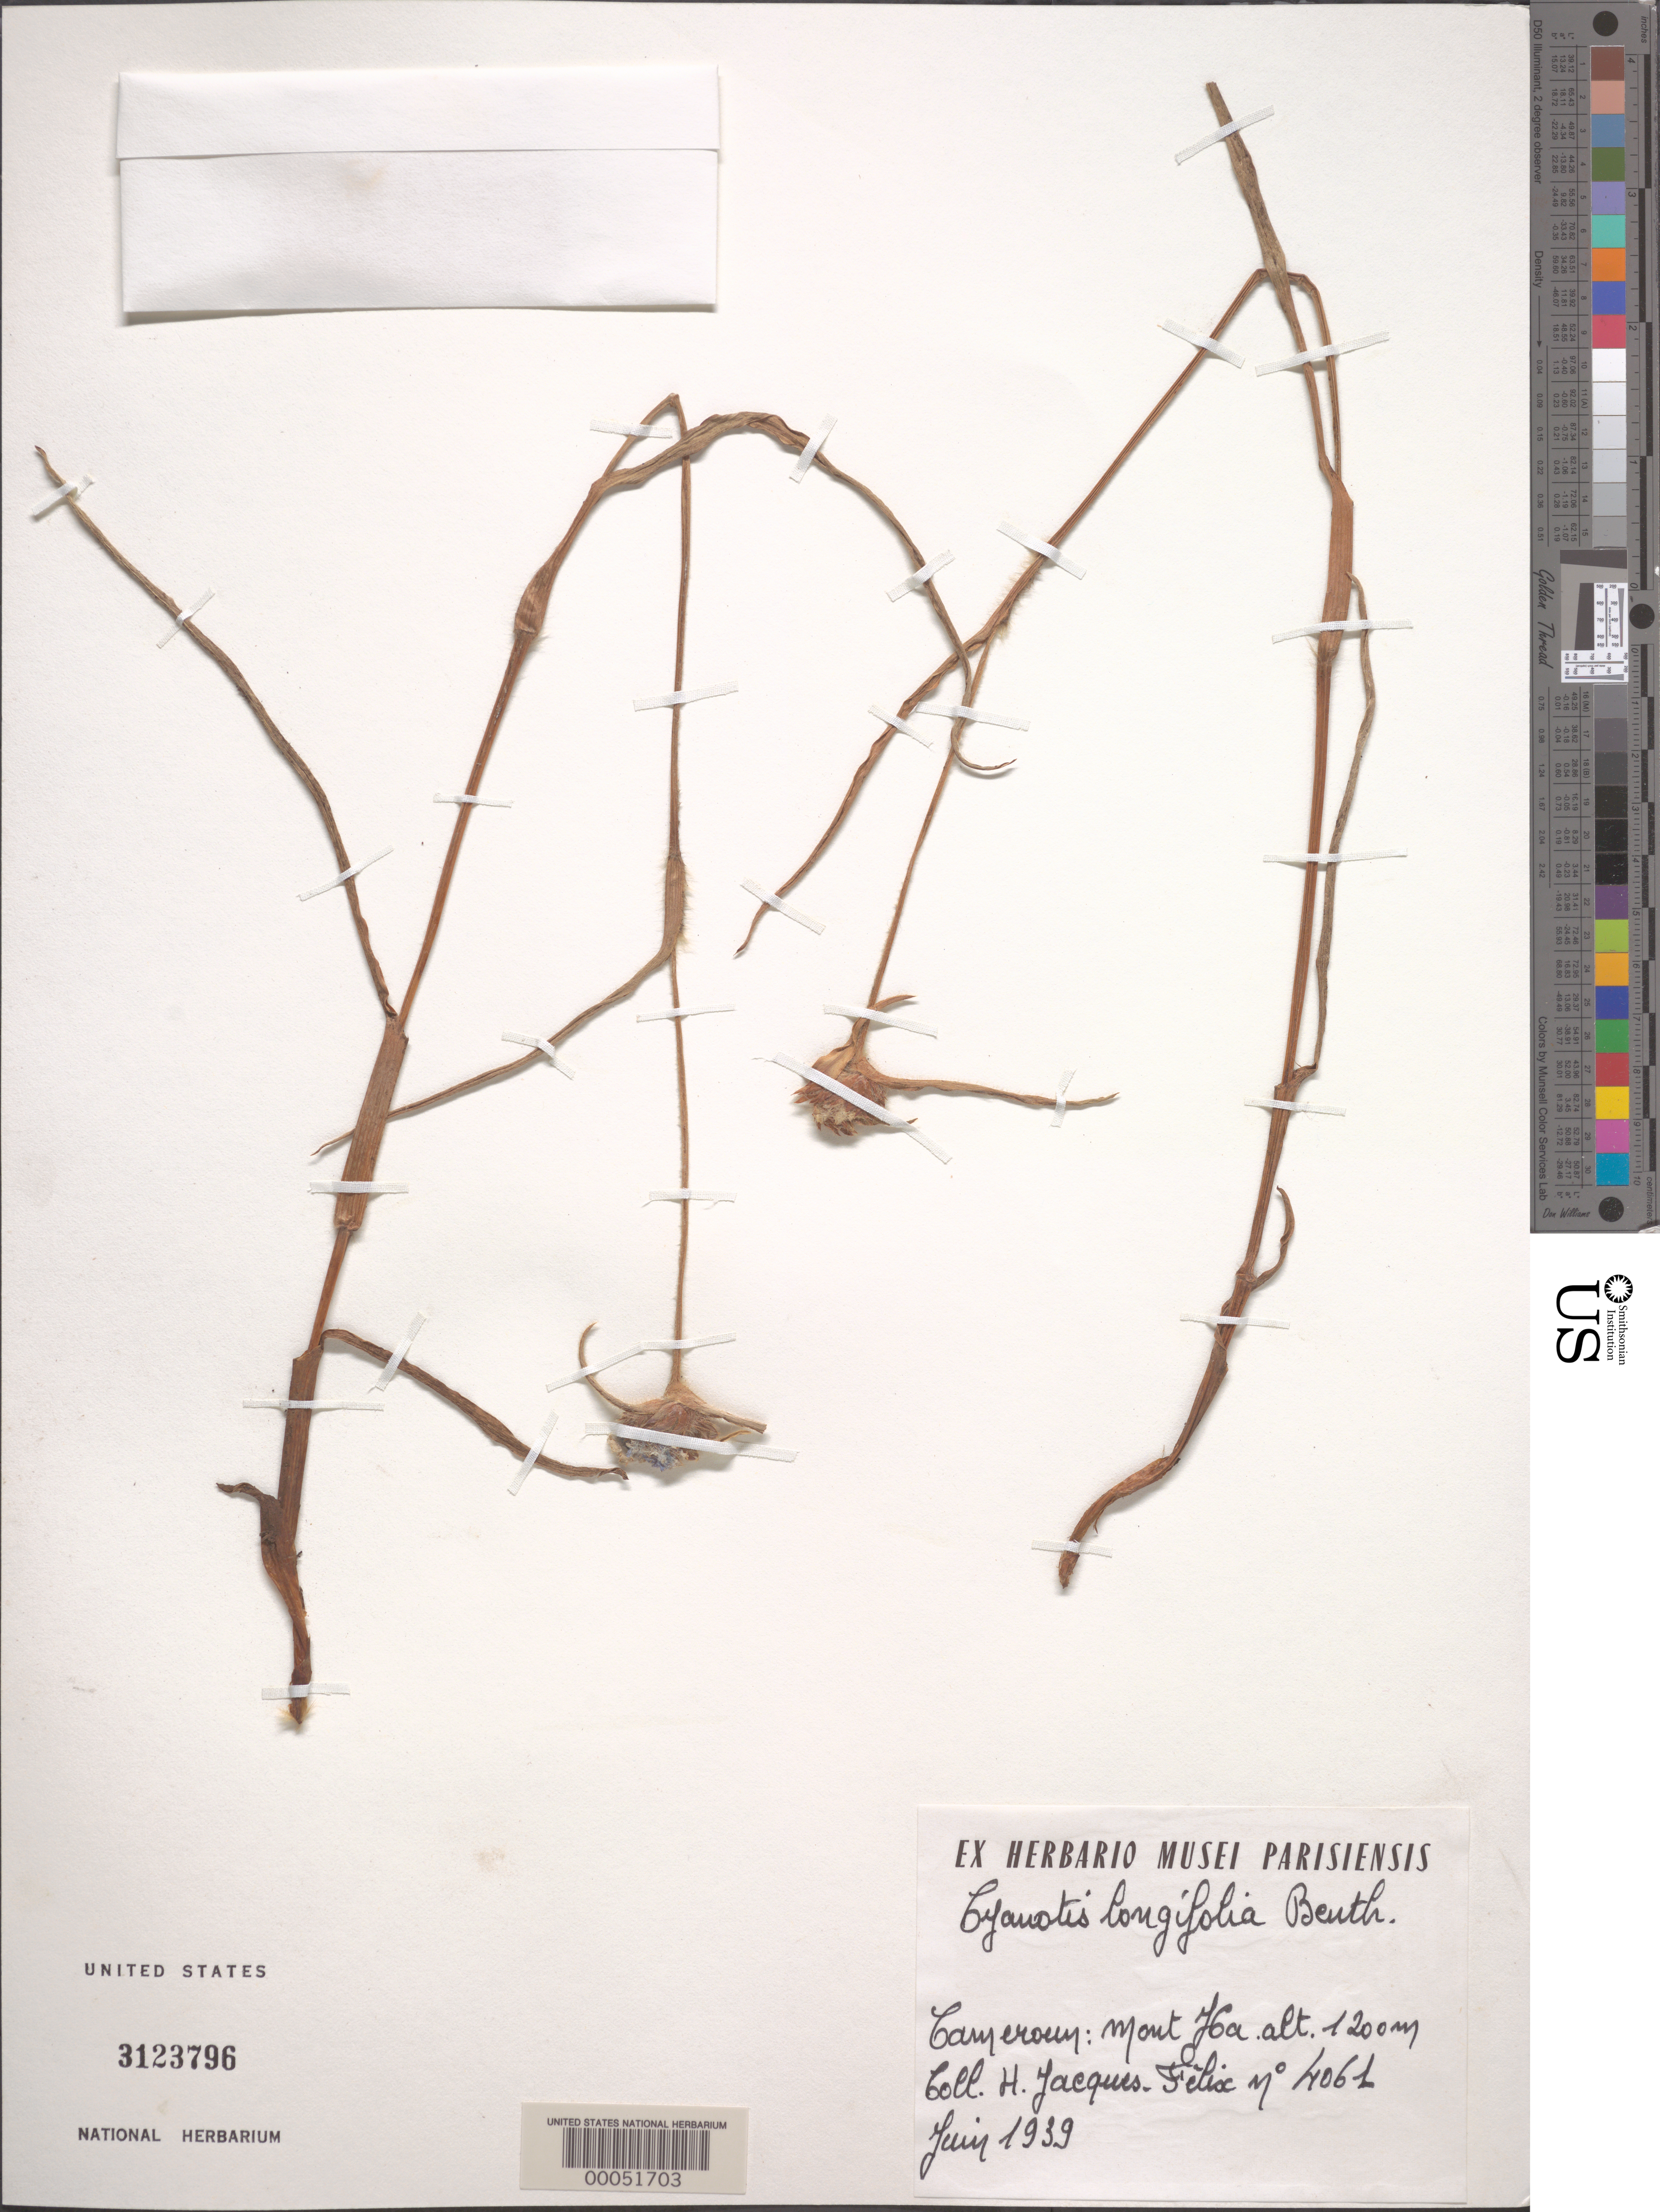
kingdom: Plantae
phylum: Tracheophyta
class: Liliopsida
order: Commelinales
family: Commelinaceae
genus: Cyanotis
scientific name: Cyanotis longifolia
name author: Benth.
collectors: J. Felise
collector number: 4061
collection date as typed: Jun 1939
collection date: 1939-06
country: Cameroon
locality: Mont jba (djaba)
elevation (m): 1200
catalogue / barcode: US 3123796